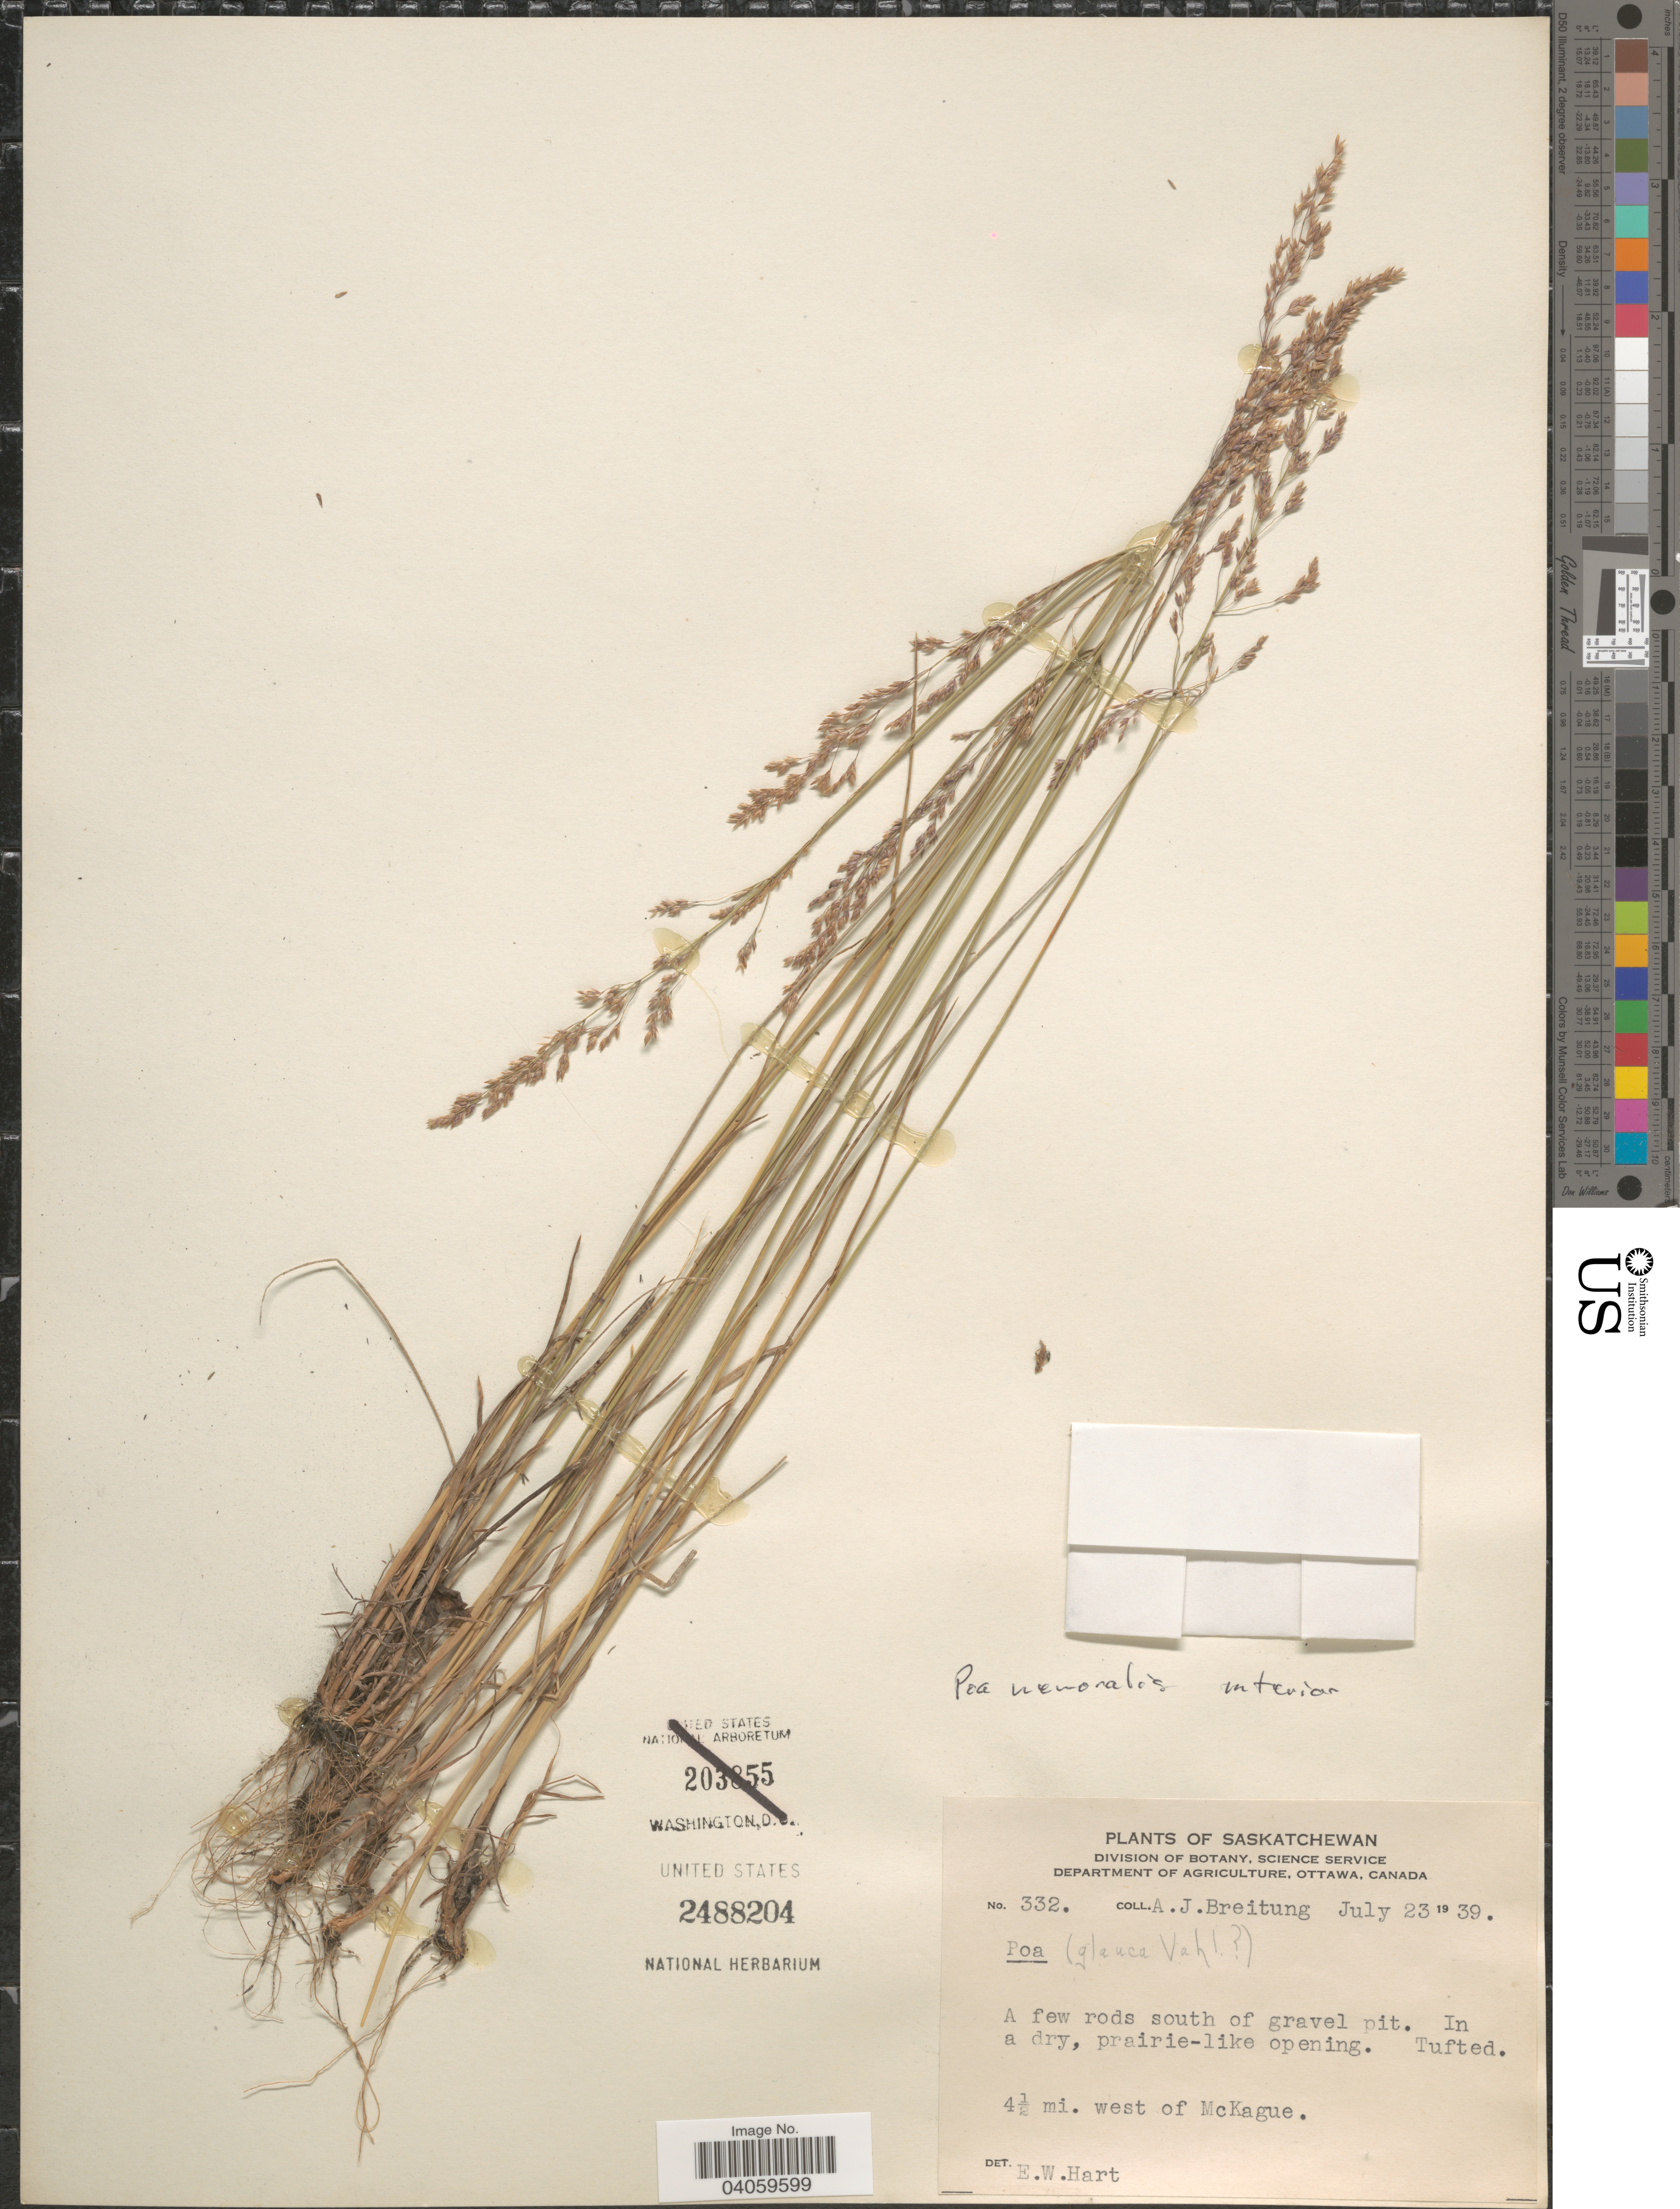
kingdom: Plantae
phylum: Tracheophyta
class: Liliopsida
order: Poales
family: Poaceae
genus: Poa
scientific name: Poa interior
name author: Rydb.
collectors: A. Breitung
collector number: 332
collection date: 1939-07-23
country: Canada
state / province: Saskatchewan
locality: South of gravel pit. 4½ mi. west of McKague.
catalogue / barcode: US 2488204